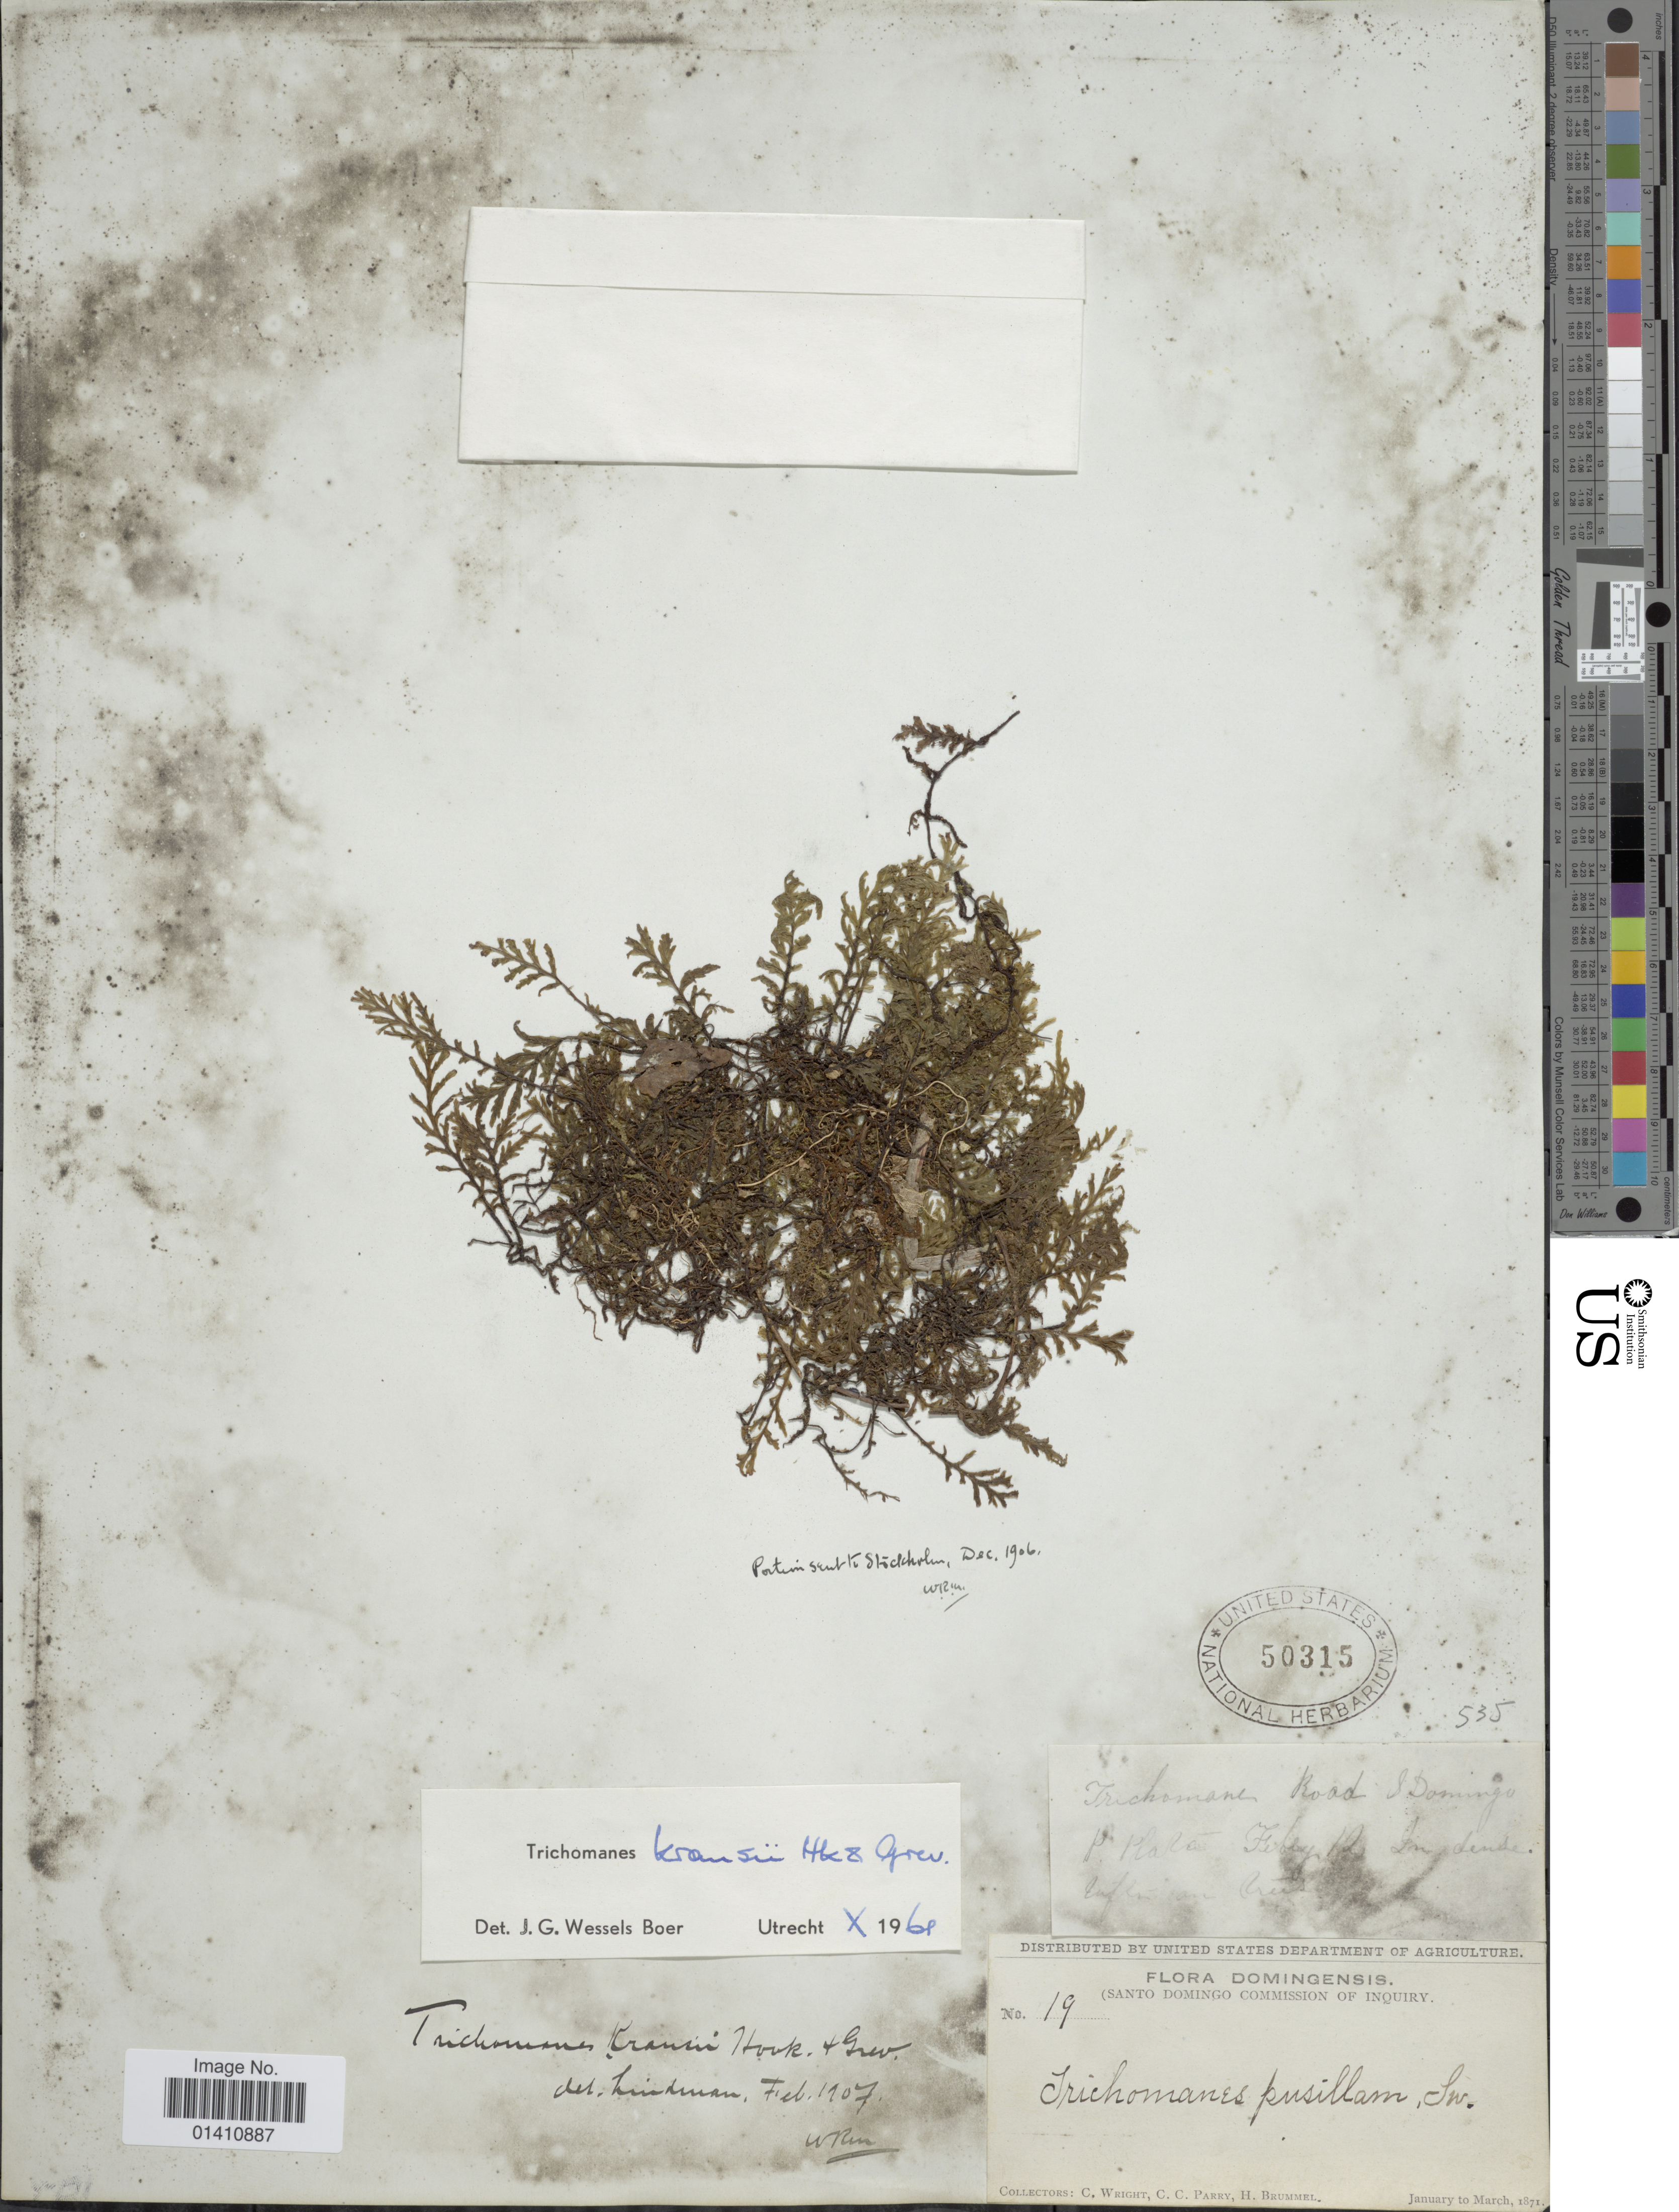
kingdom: Plantae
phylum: Tracheophyta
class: Polypodiopsida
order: Hymenophyllales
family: Hymenophyllaceae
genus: Didymoglossum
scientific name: Didymoglossum kraussii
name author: (Hook. & Grev.) C. Presl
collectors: C. Wright, C. C. Parry & H. Brummel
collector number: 19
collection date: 1871-01/1871-03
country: Dominica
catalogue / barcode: US 50315